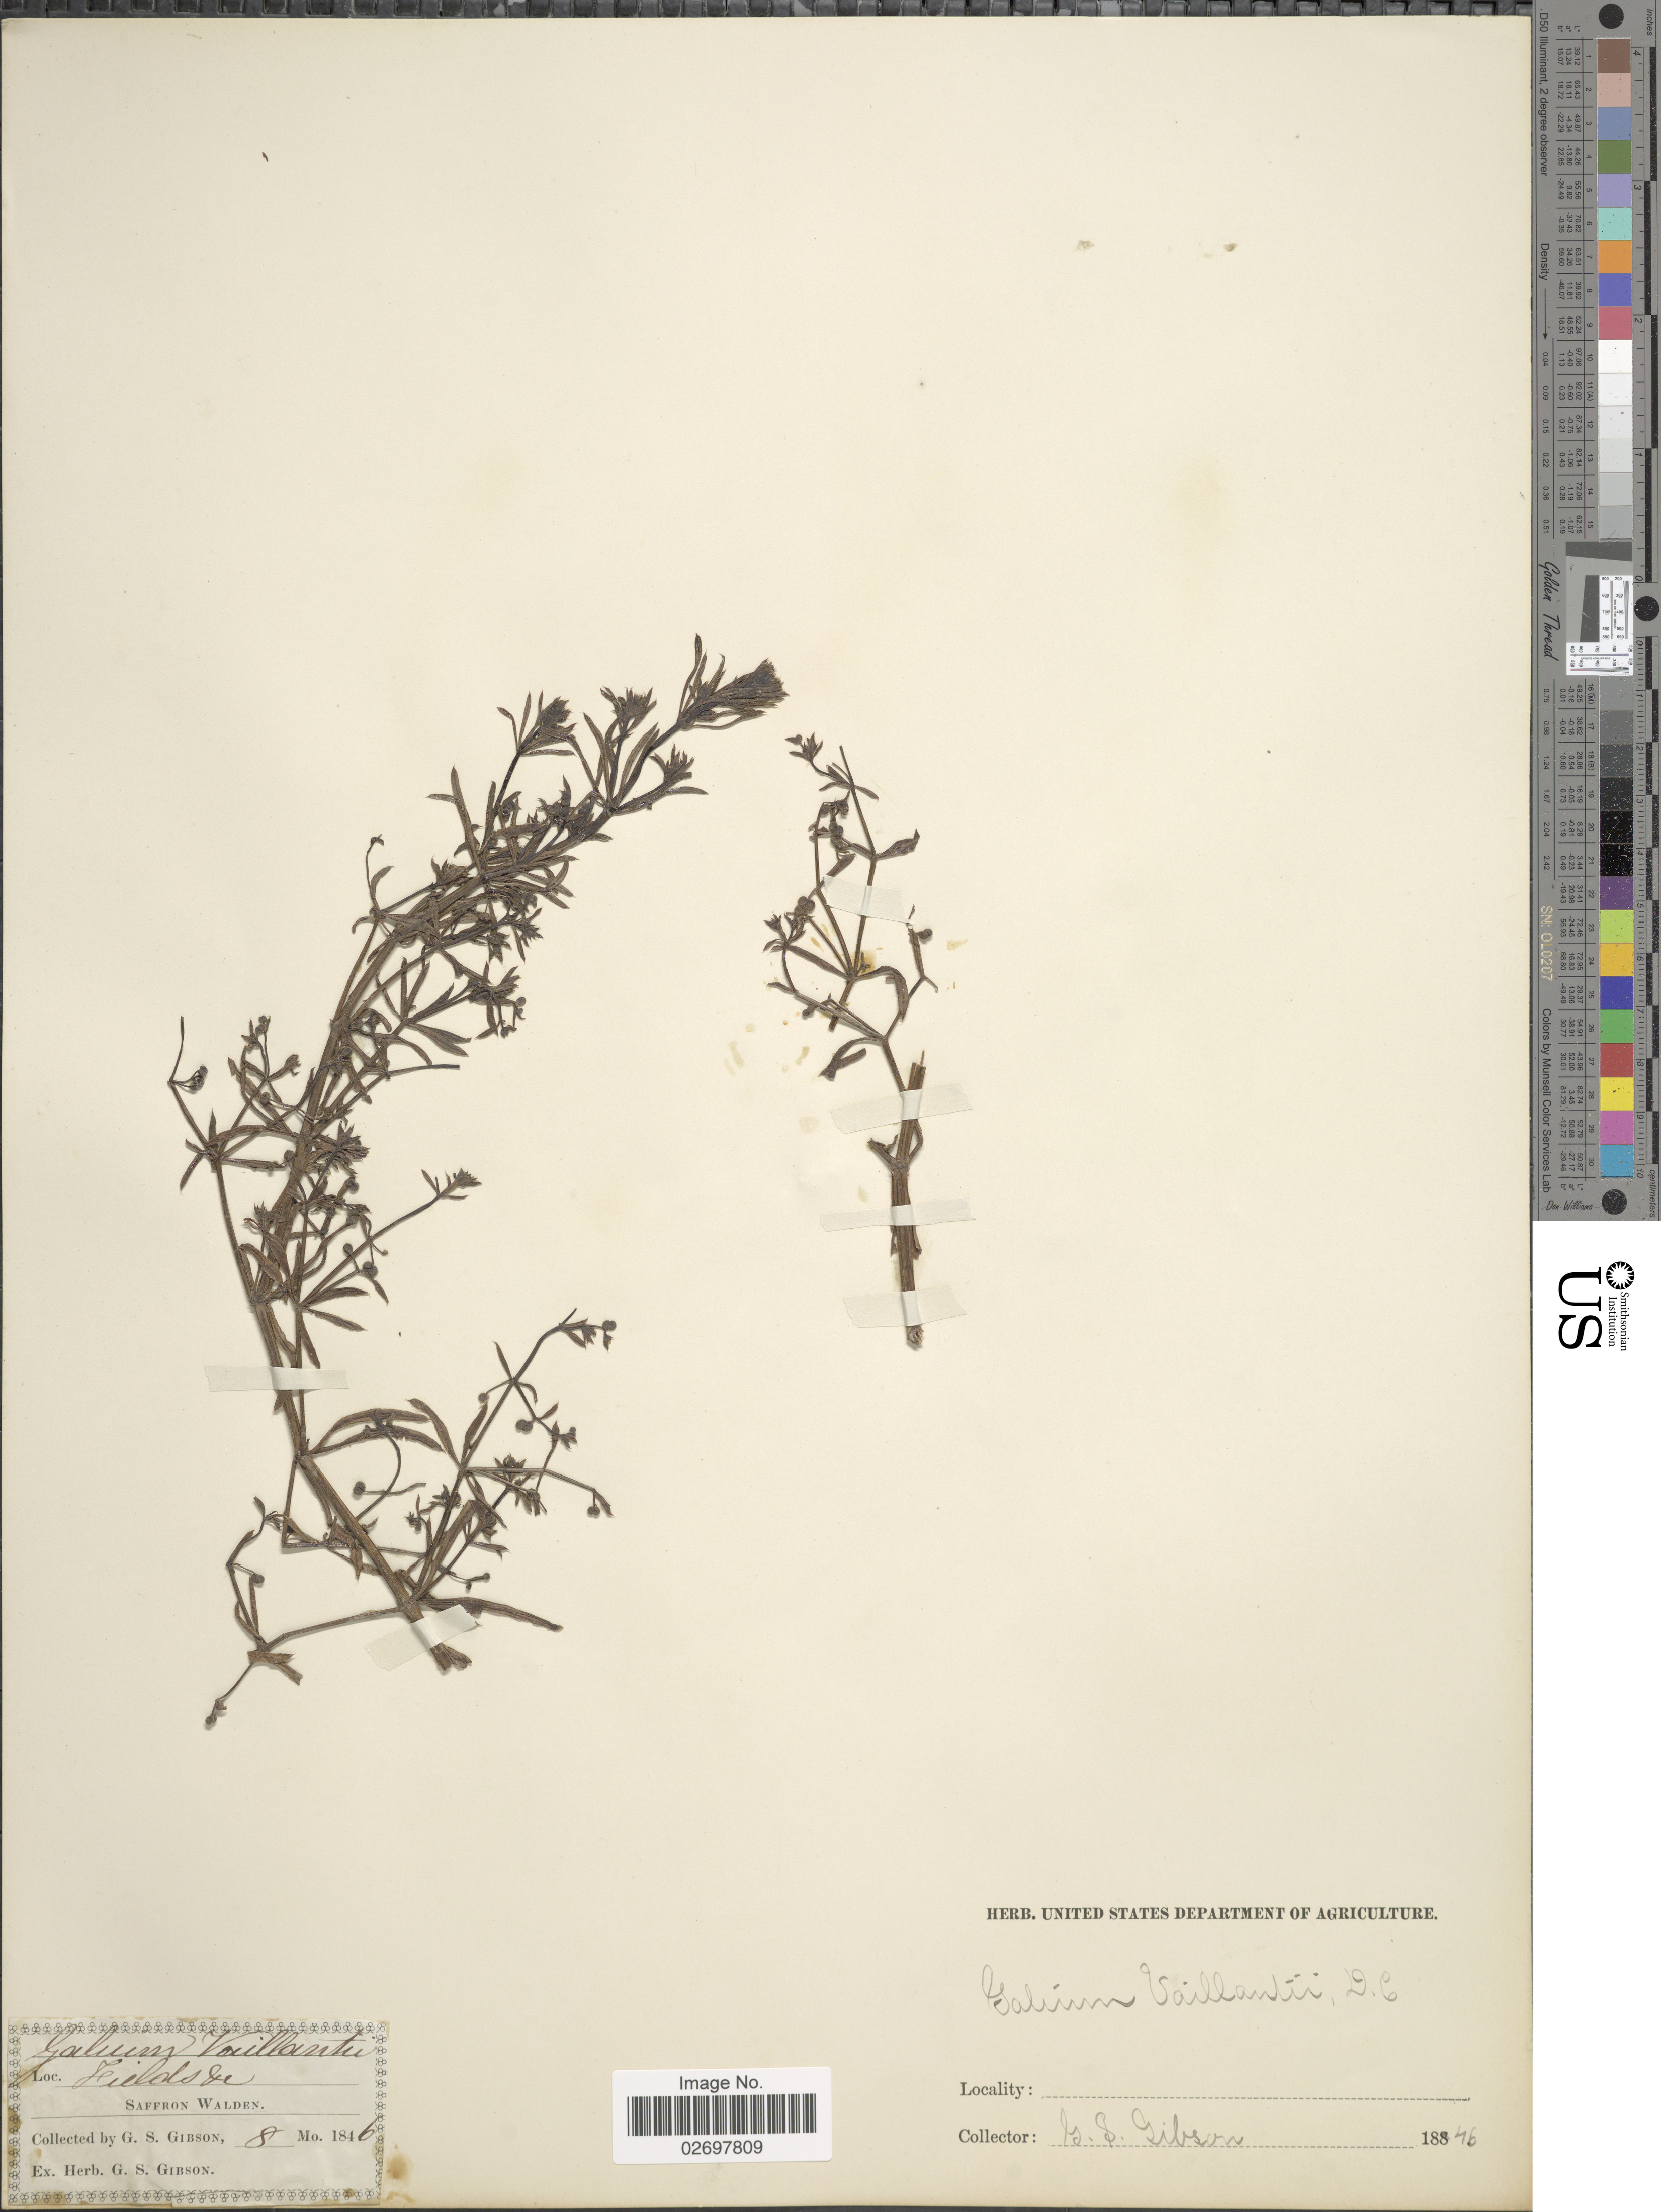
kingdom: Plantae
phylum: Tracheophyta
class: Magnoliopsida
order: Gentianales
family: Rubiaceae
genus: Galium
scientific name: Galium vaillantii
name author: DC.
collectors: G. Gibson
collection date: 1846-08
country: United Kingdom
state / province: England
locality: Saffron Walden